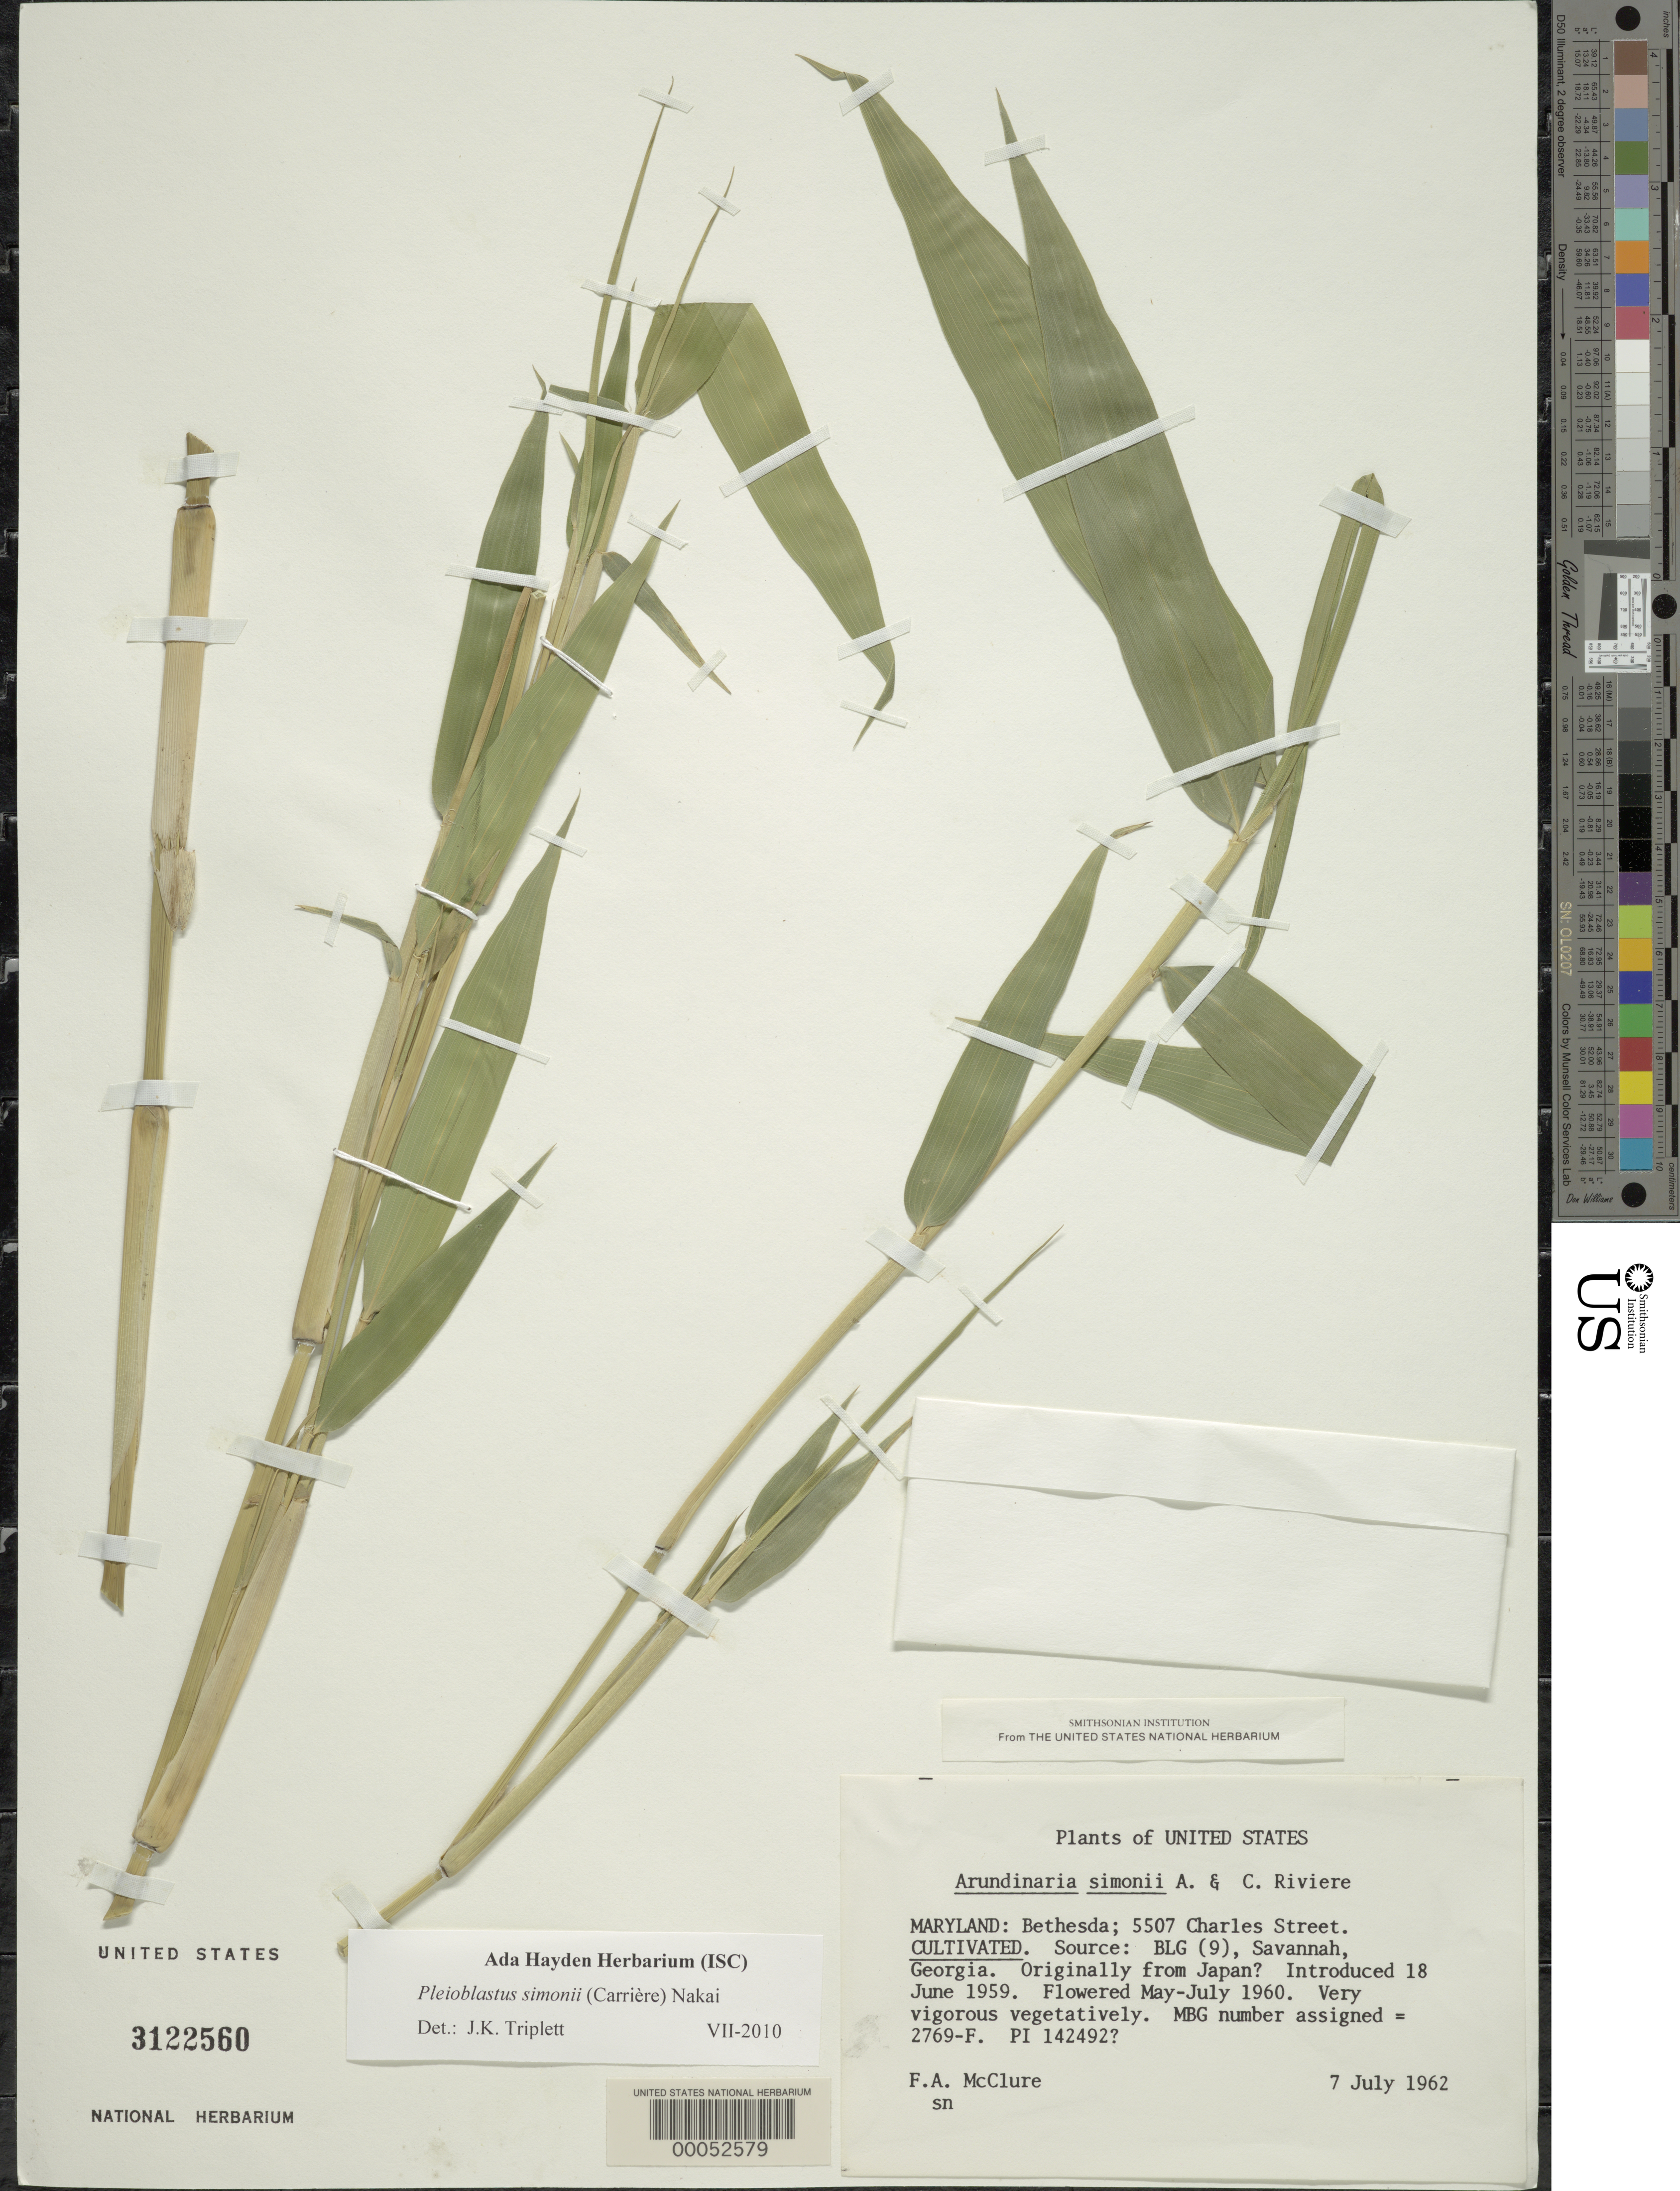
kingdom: Plantae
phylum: Tracheophyta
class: Liliopsida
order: Poales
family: Poaceae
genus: Pleioblastus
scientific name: Pleioblastus simonii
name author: (Carrière) Nakai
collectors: F. A. McClure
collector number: MBG 2769-F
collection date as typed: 07 Jul 1962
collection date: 1962-07-07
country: United States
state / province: Maryland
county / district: Montgomery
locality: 5507 Charles Street, Bethesda (McClure's garden)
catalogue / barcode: US 3122560